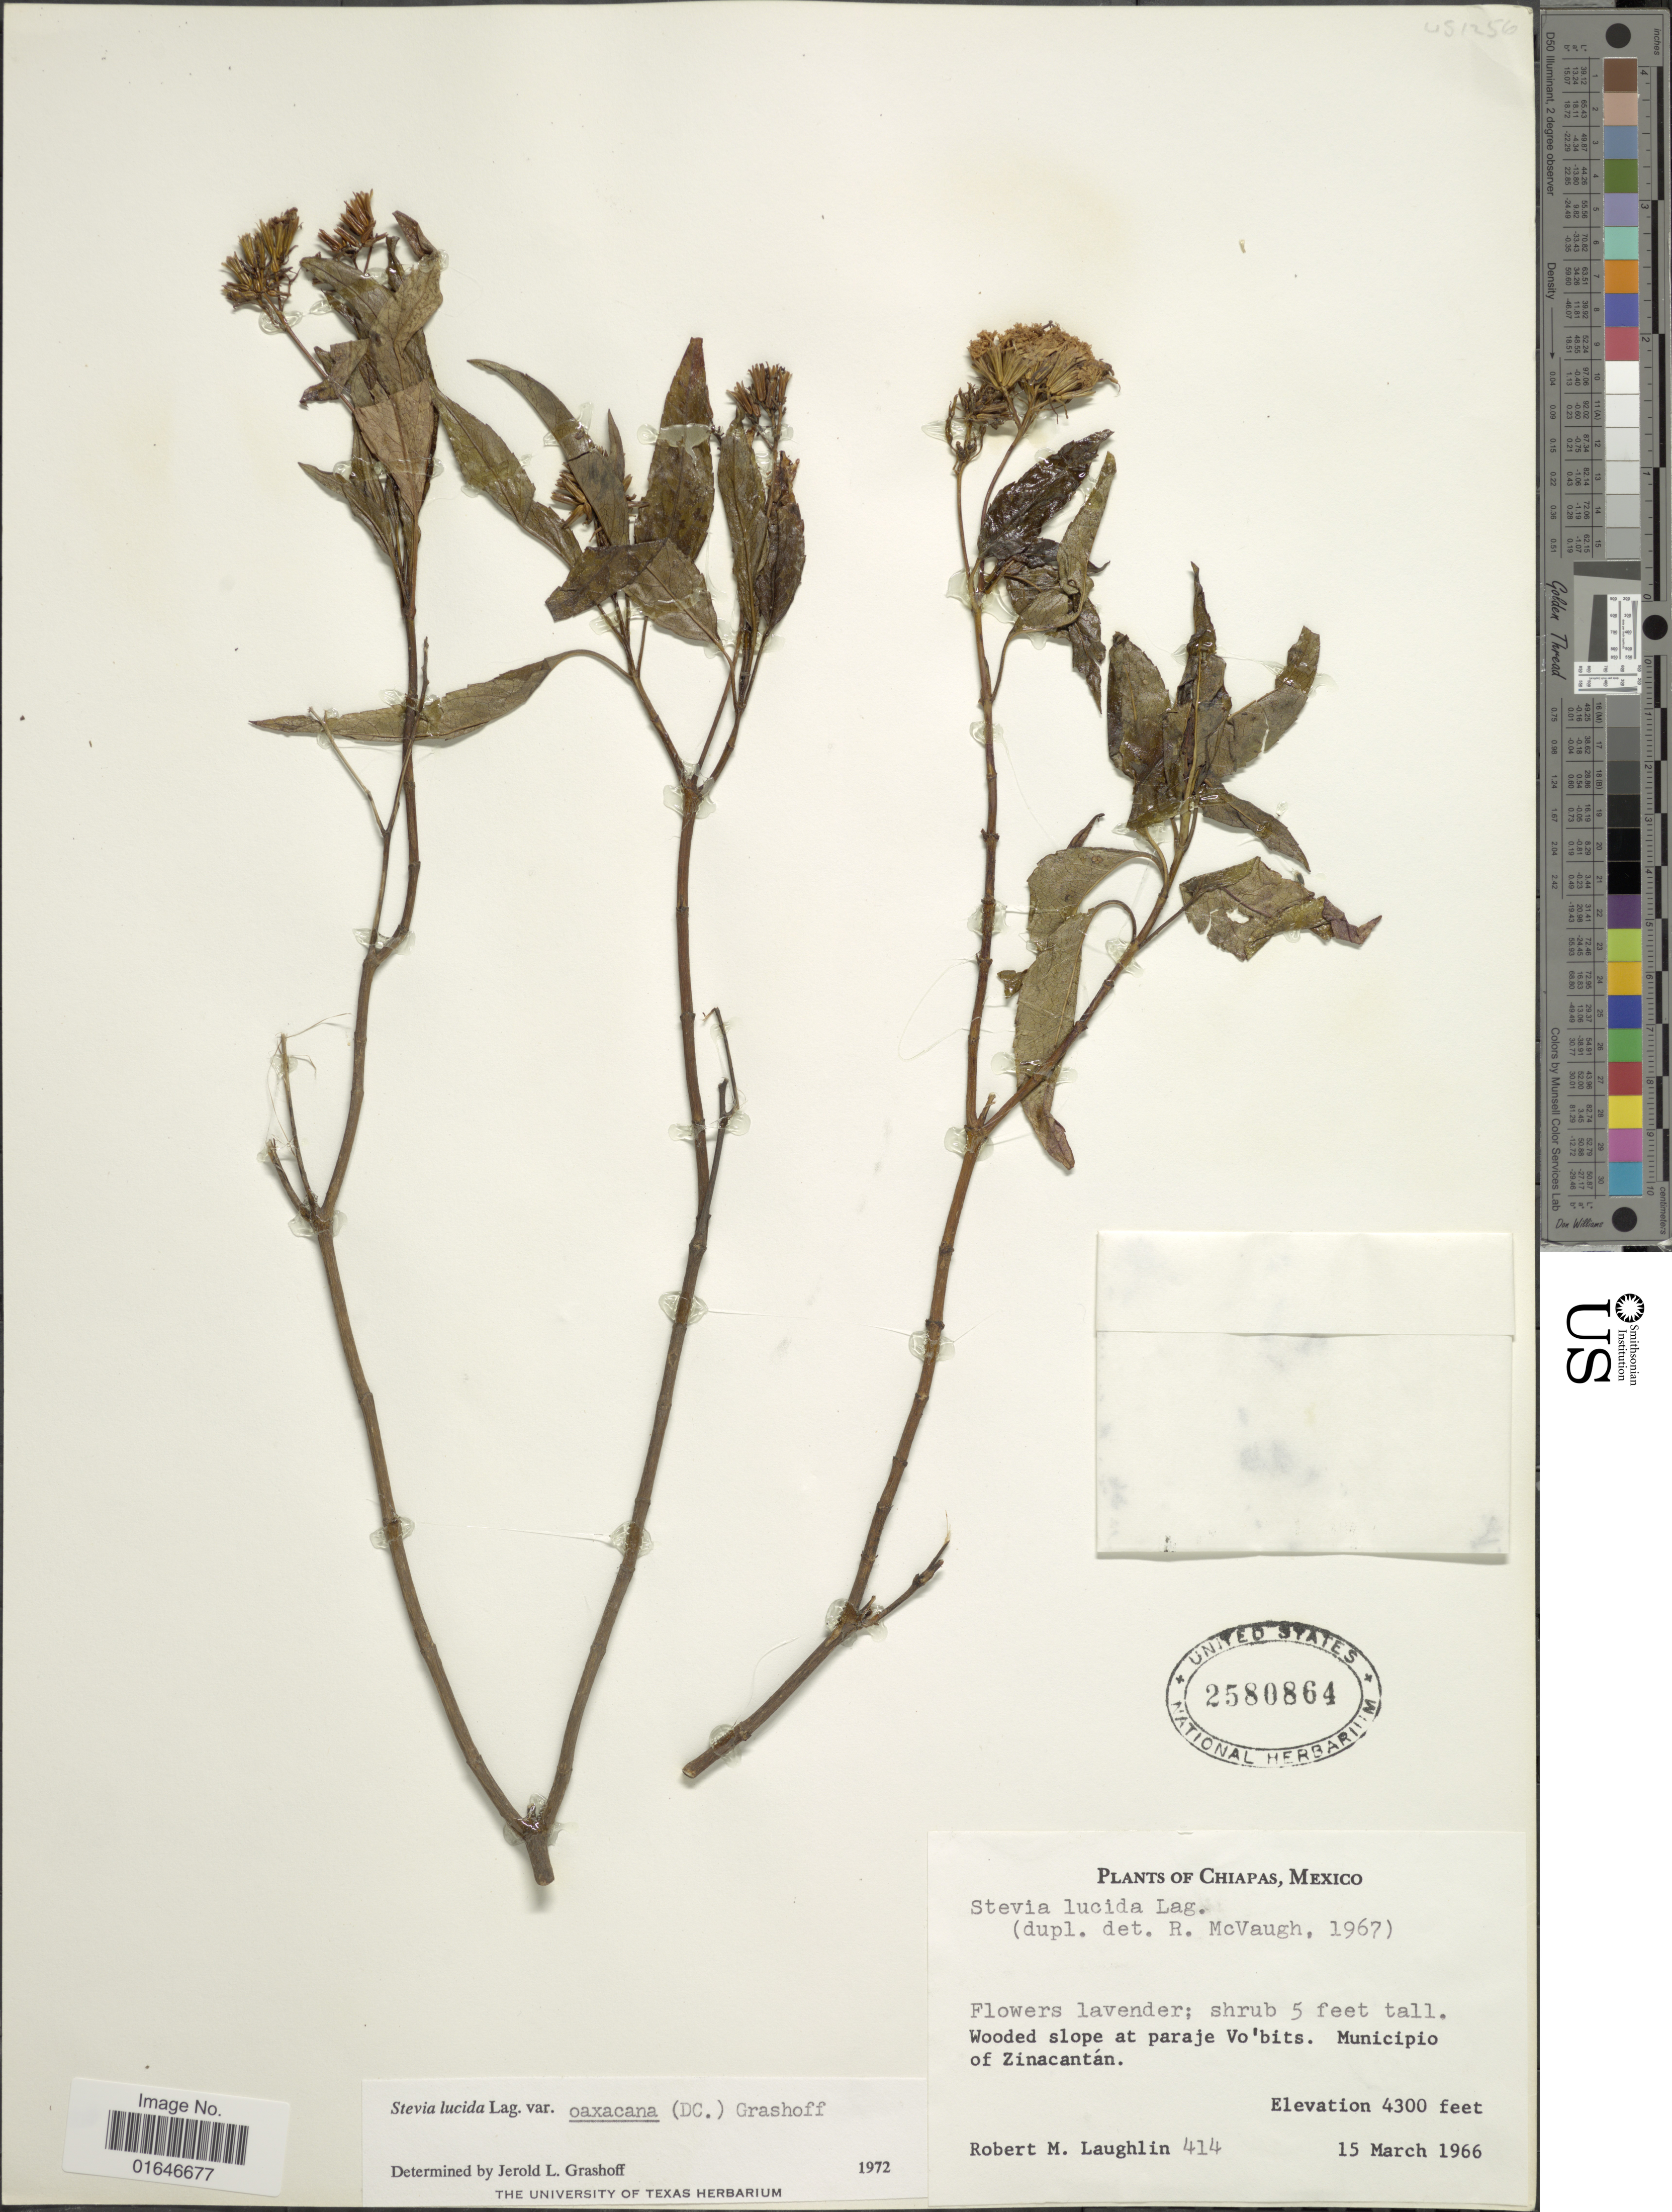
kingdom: Plantae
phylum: Tracheophyta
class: Magnoliopsida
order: Asterales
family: Asteraceae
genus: Stevia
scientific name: Stevia lucida var. lucida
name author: Lag.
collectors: R. M. Laughlin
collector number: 414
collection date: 1966-03-15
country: Mexico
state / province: Chiapas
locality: Plants of Chiapas, Wooded slope at paraje Vo. bits, Municipio of Zinzcantan.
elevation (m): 1311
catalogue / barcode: US 2580864